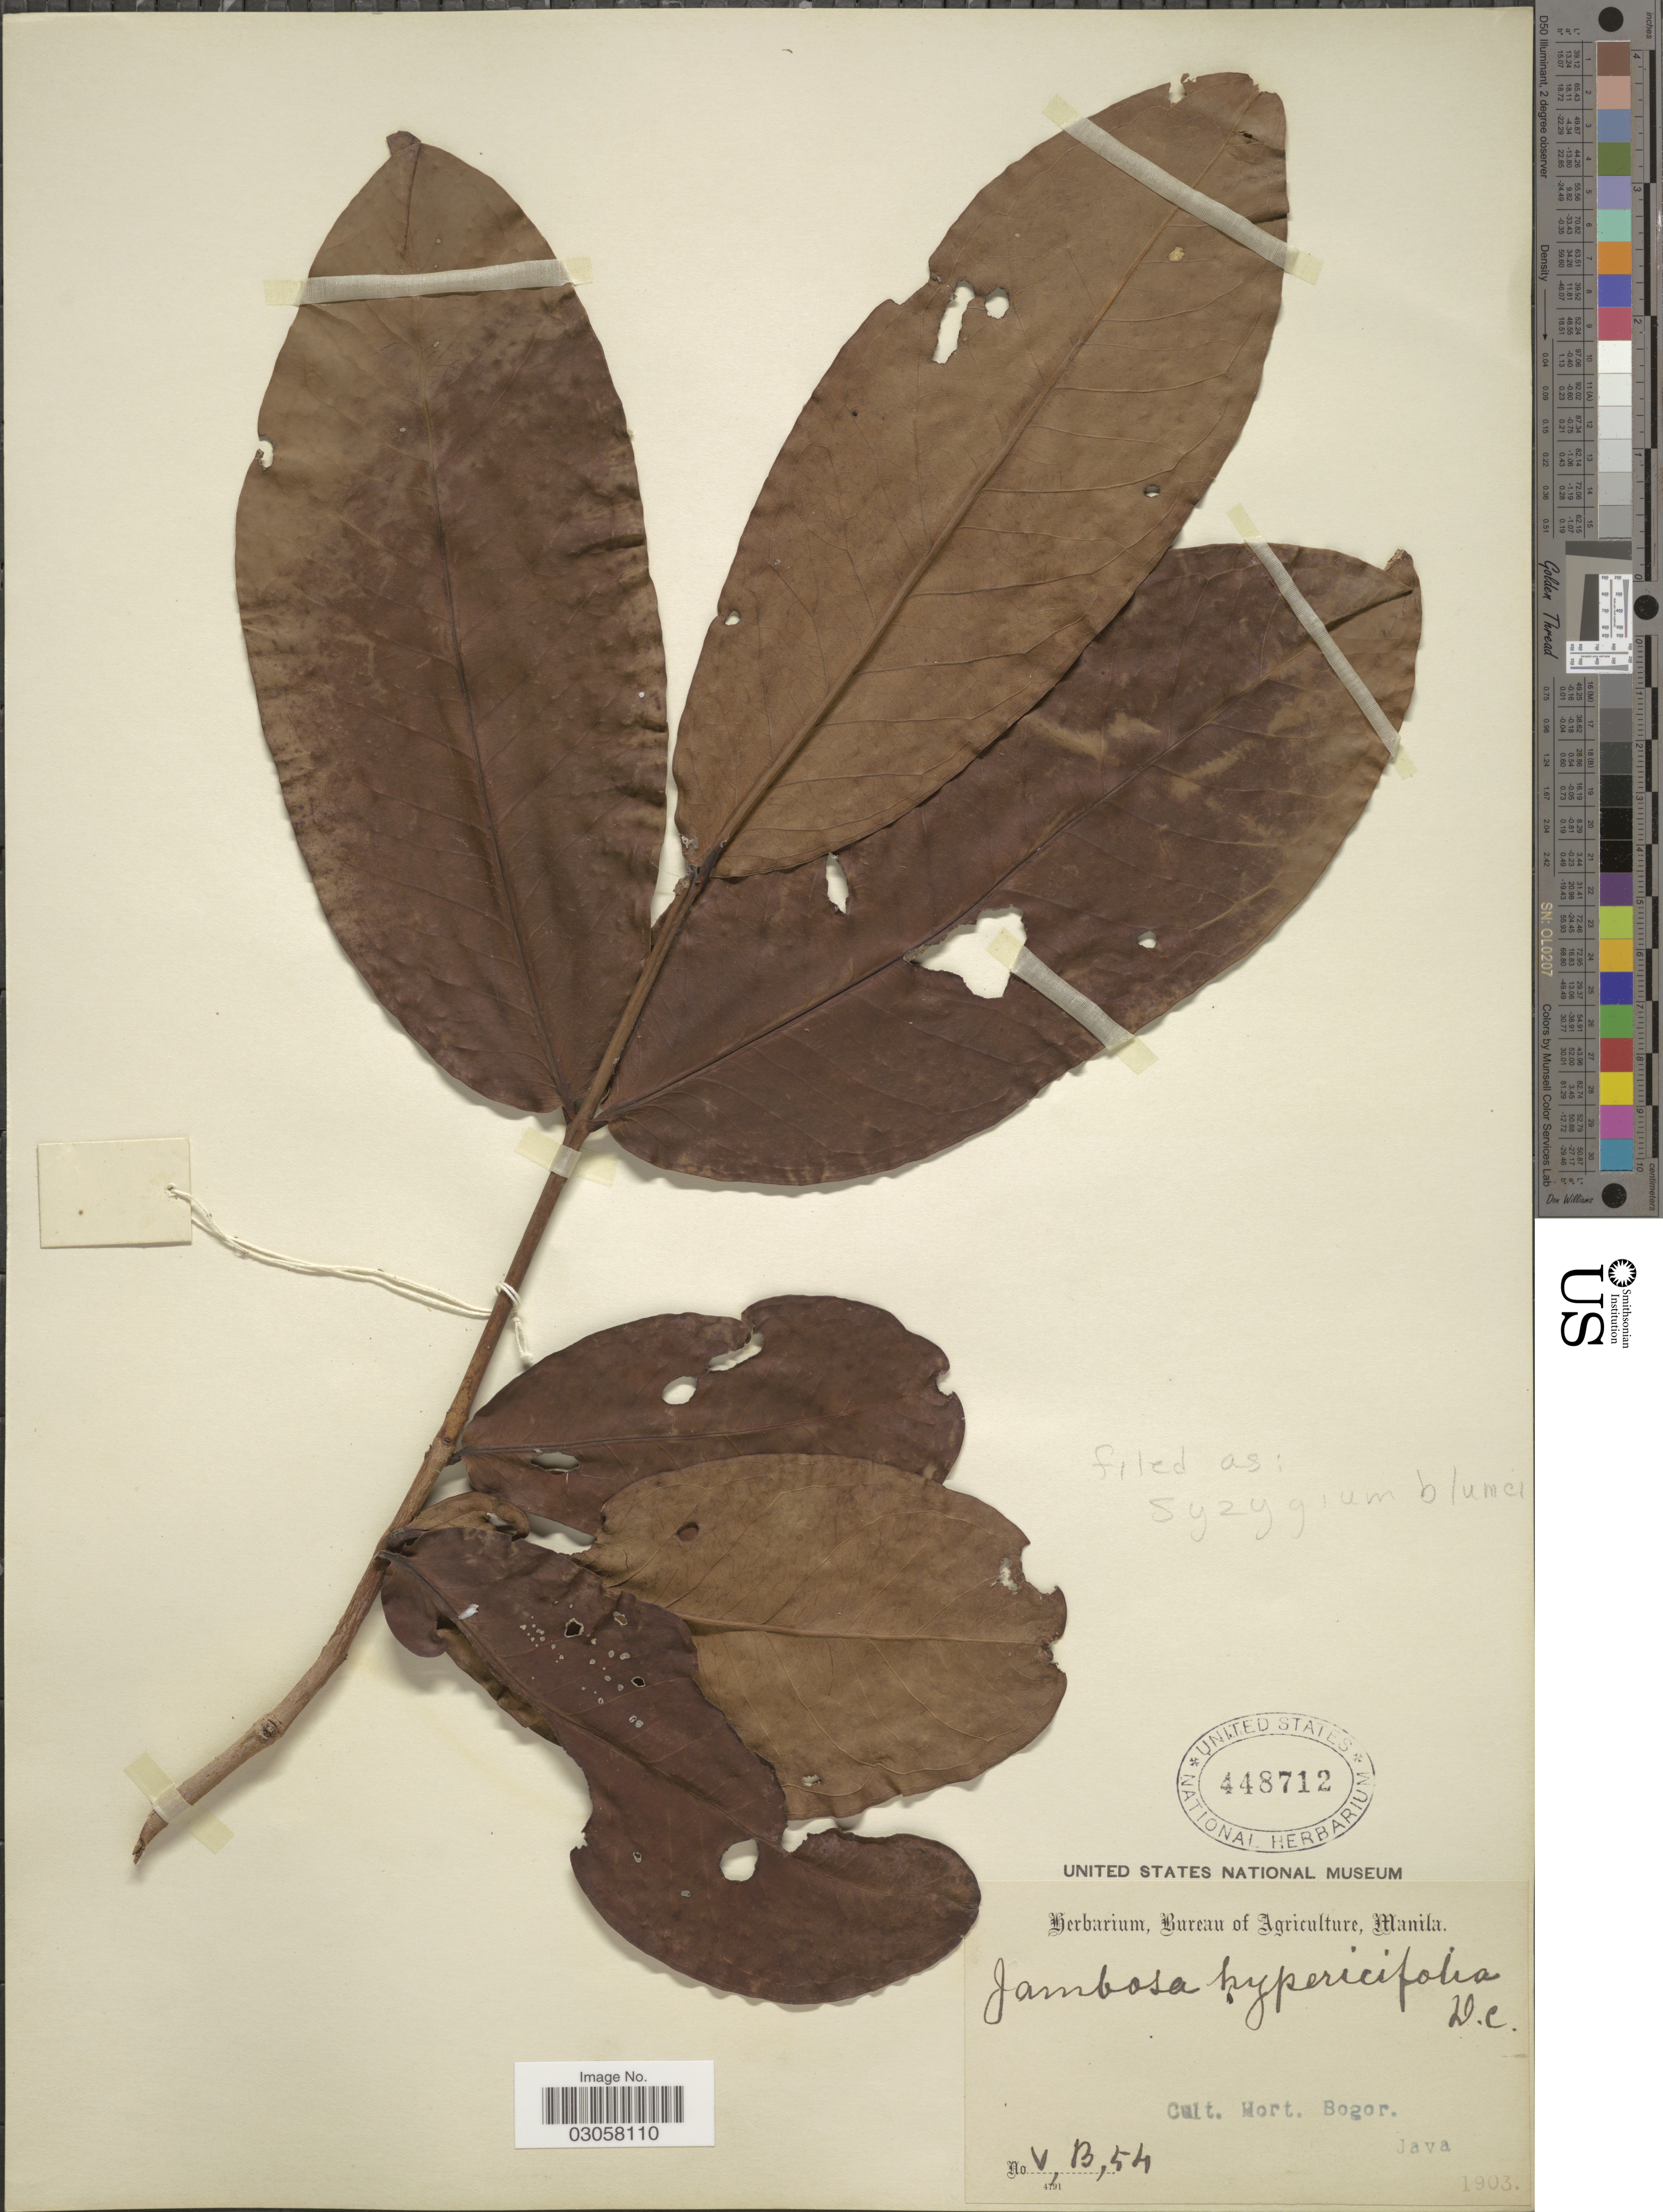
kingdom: Plantae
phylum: Tracheophyta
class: Magnoliopsida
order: Myrtales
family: Myrtaceae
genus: Syzygium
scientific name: Syzygium blumei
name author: (Steud.) Merr. & L.M. Perry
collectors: ex Herb. Bur. Agric. Manila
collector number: V,B,54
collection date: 1903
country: Indonesia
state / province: Java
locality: Cult. Hort. Bogor.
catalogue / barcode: US 448712